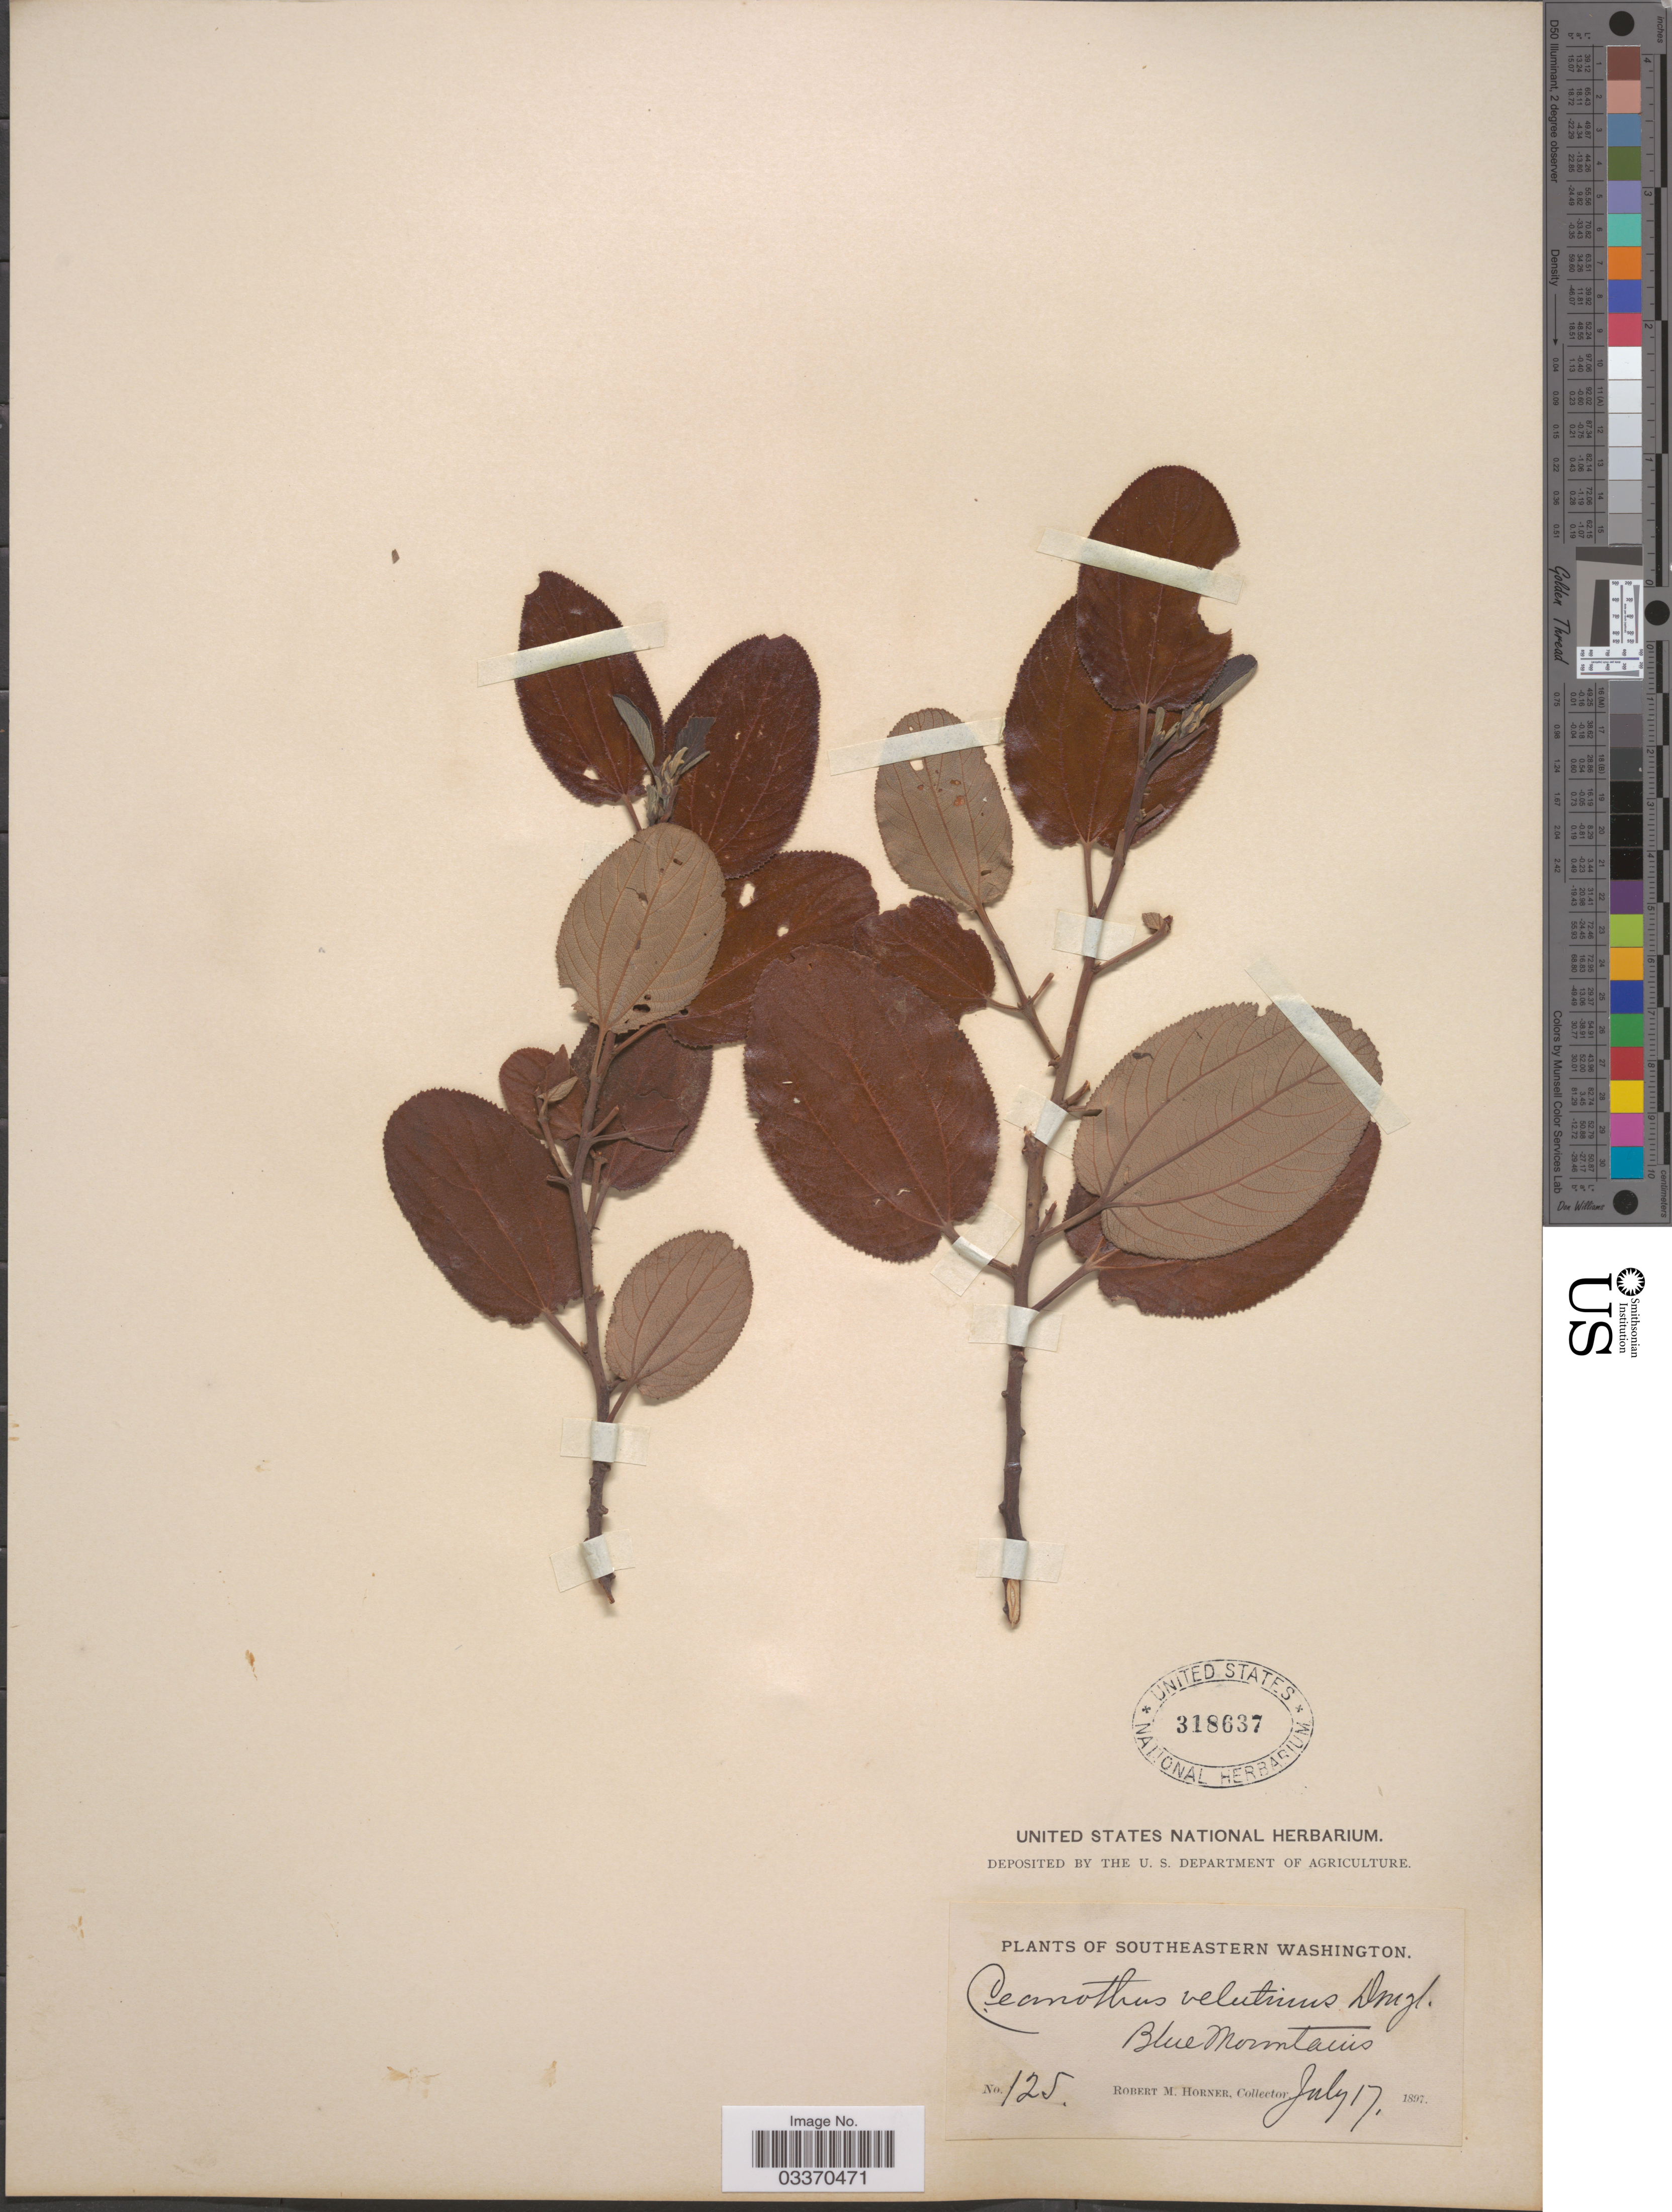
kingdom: Plantae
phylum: Tracheophyta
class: Magnoliopsida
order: Rosales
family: Rhamnaceae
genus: Ceanothus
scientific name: Ceanothus velutinus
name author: Douglas ex Hook.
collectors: R. Horner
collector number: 125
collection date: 1897-07-17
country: United States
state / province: Washington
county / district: Clallam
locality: Southeastern Washington. Blue Mountains.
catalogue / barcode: US 318637